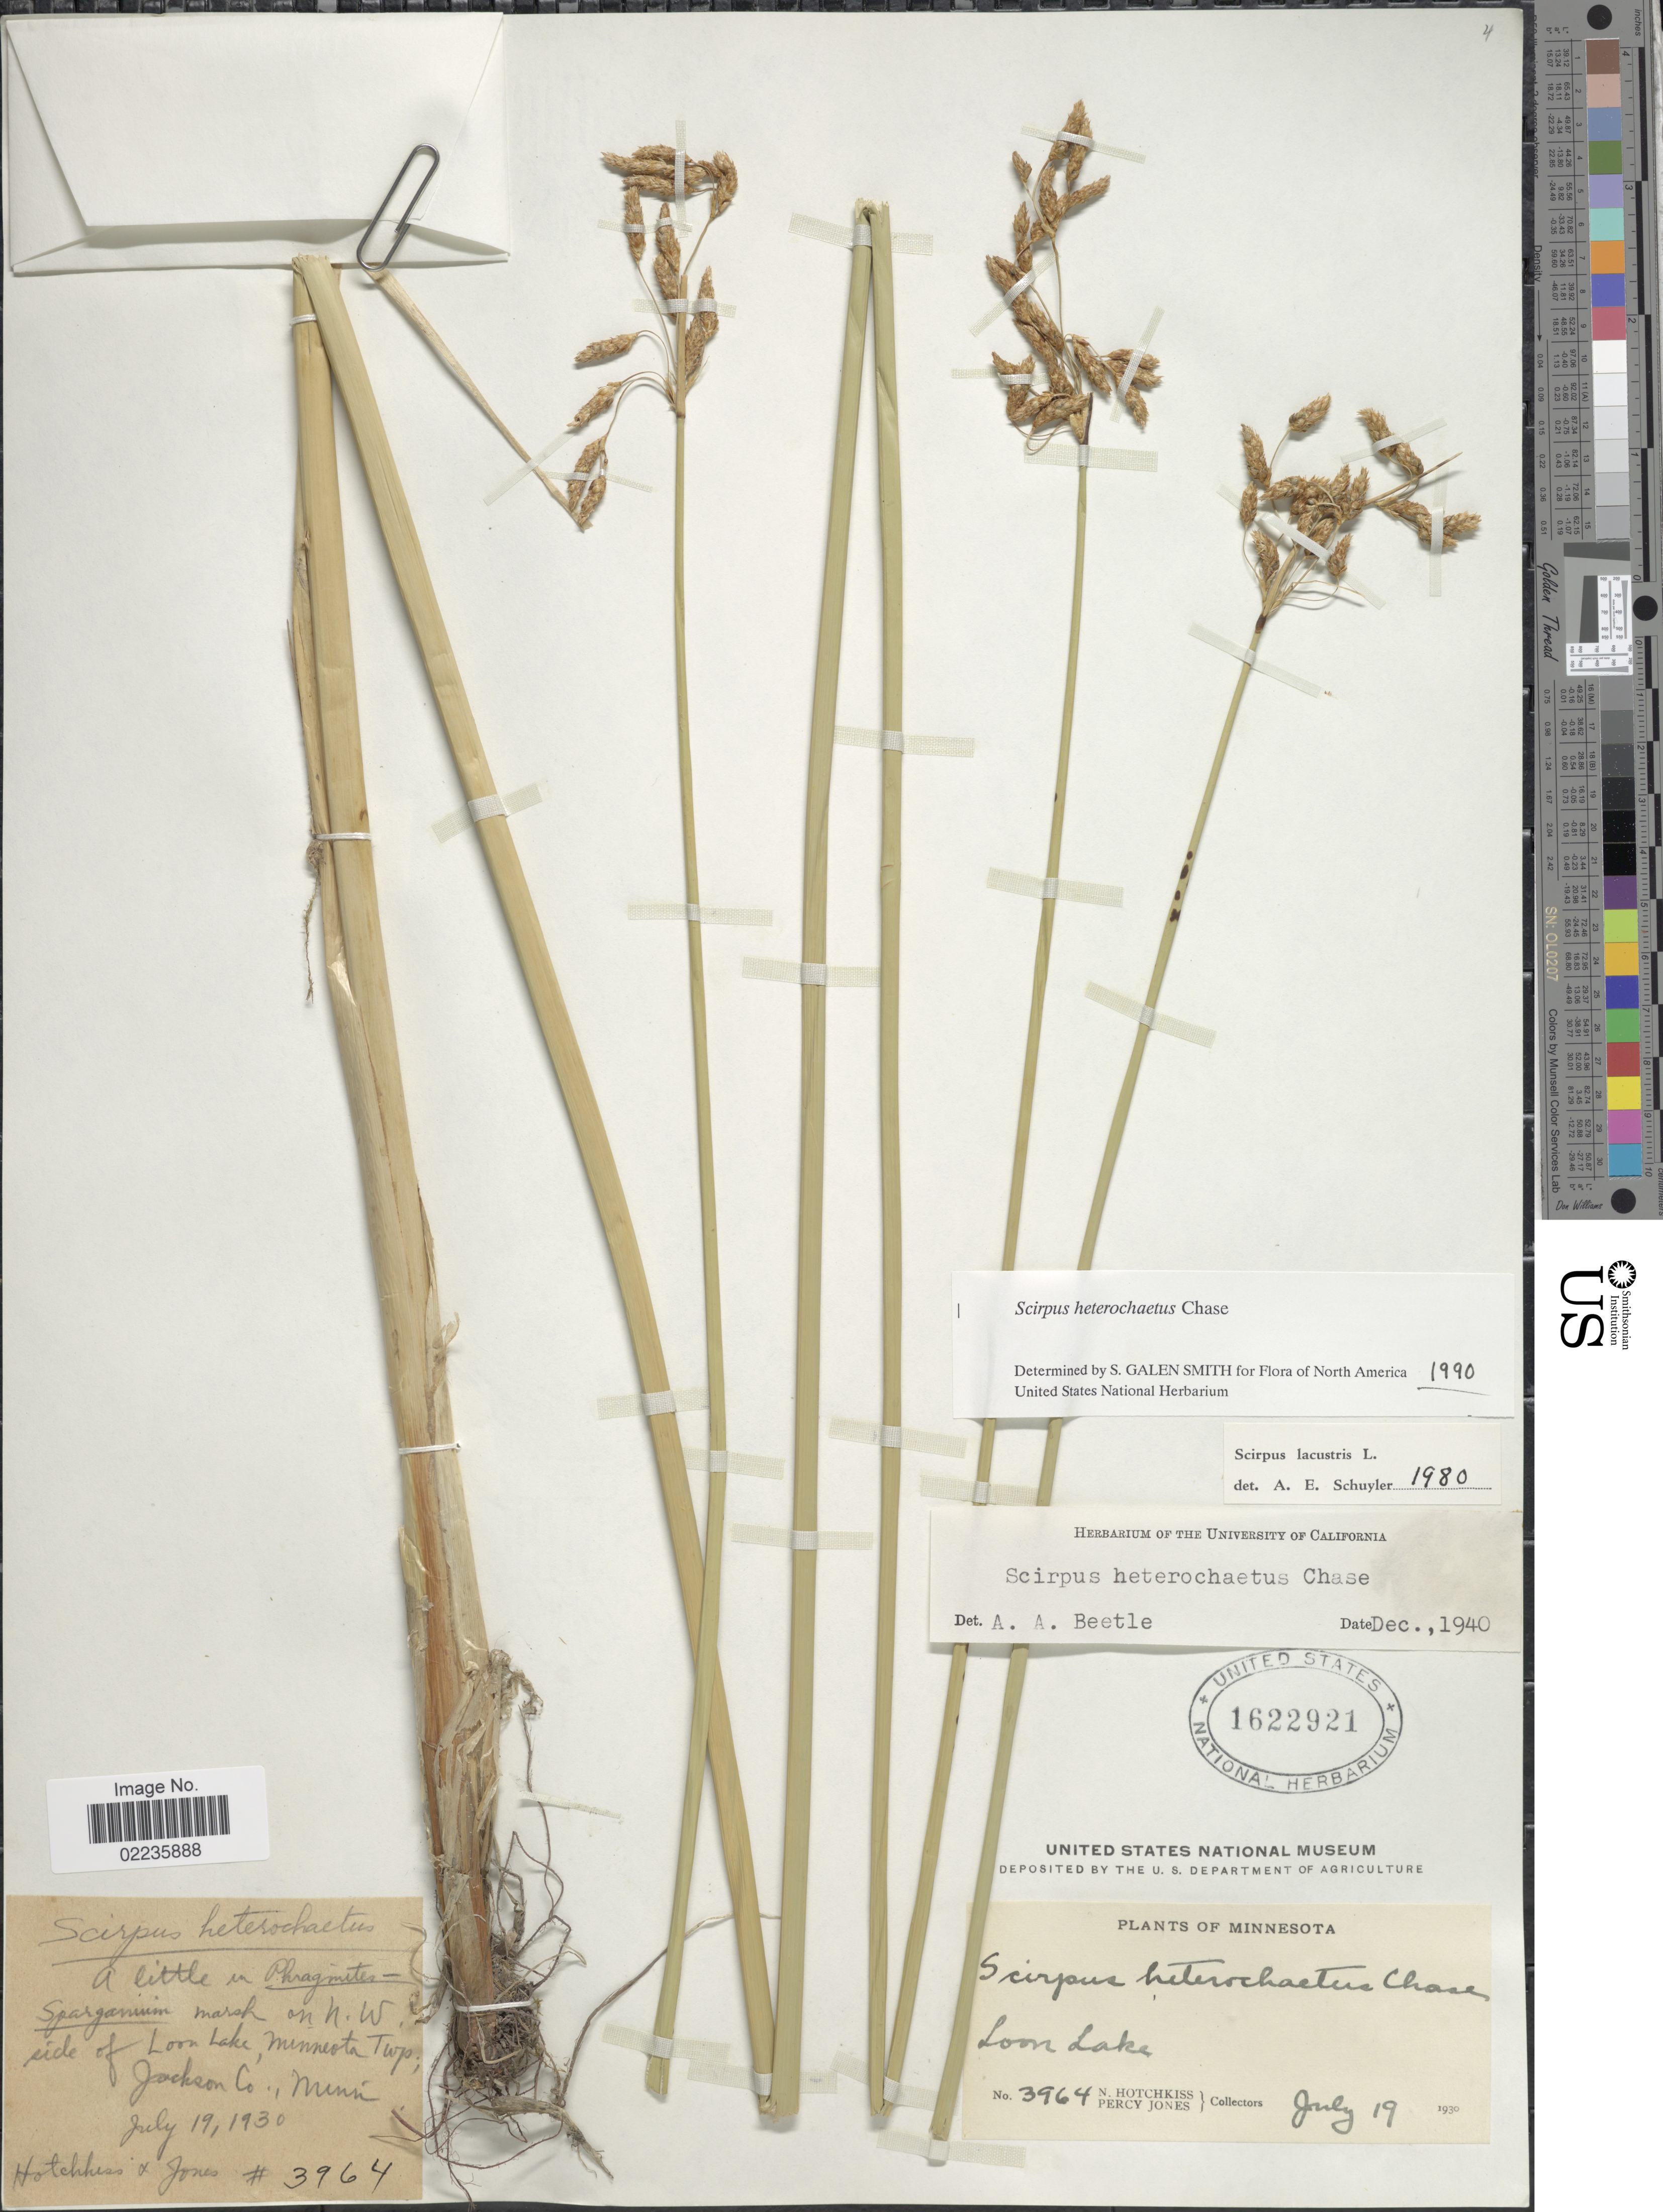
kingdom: Plantae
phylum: Tracheophyta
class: Liliopsida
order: Poales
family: Cyperaceae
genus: Schoenoplectus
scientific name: Schoenoplectus heterochaetus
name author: (Chase) Soják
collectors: N. Hotchkiss & P. Jones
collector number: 3964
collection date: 1930-07-19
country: United States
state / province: Minnesota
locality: Marsh on N.W. side of Loon Lake Minnesota Twp; Jackson Co.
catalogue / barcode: US 1622921